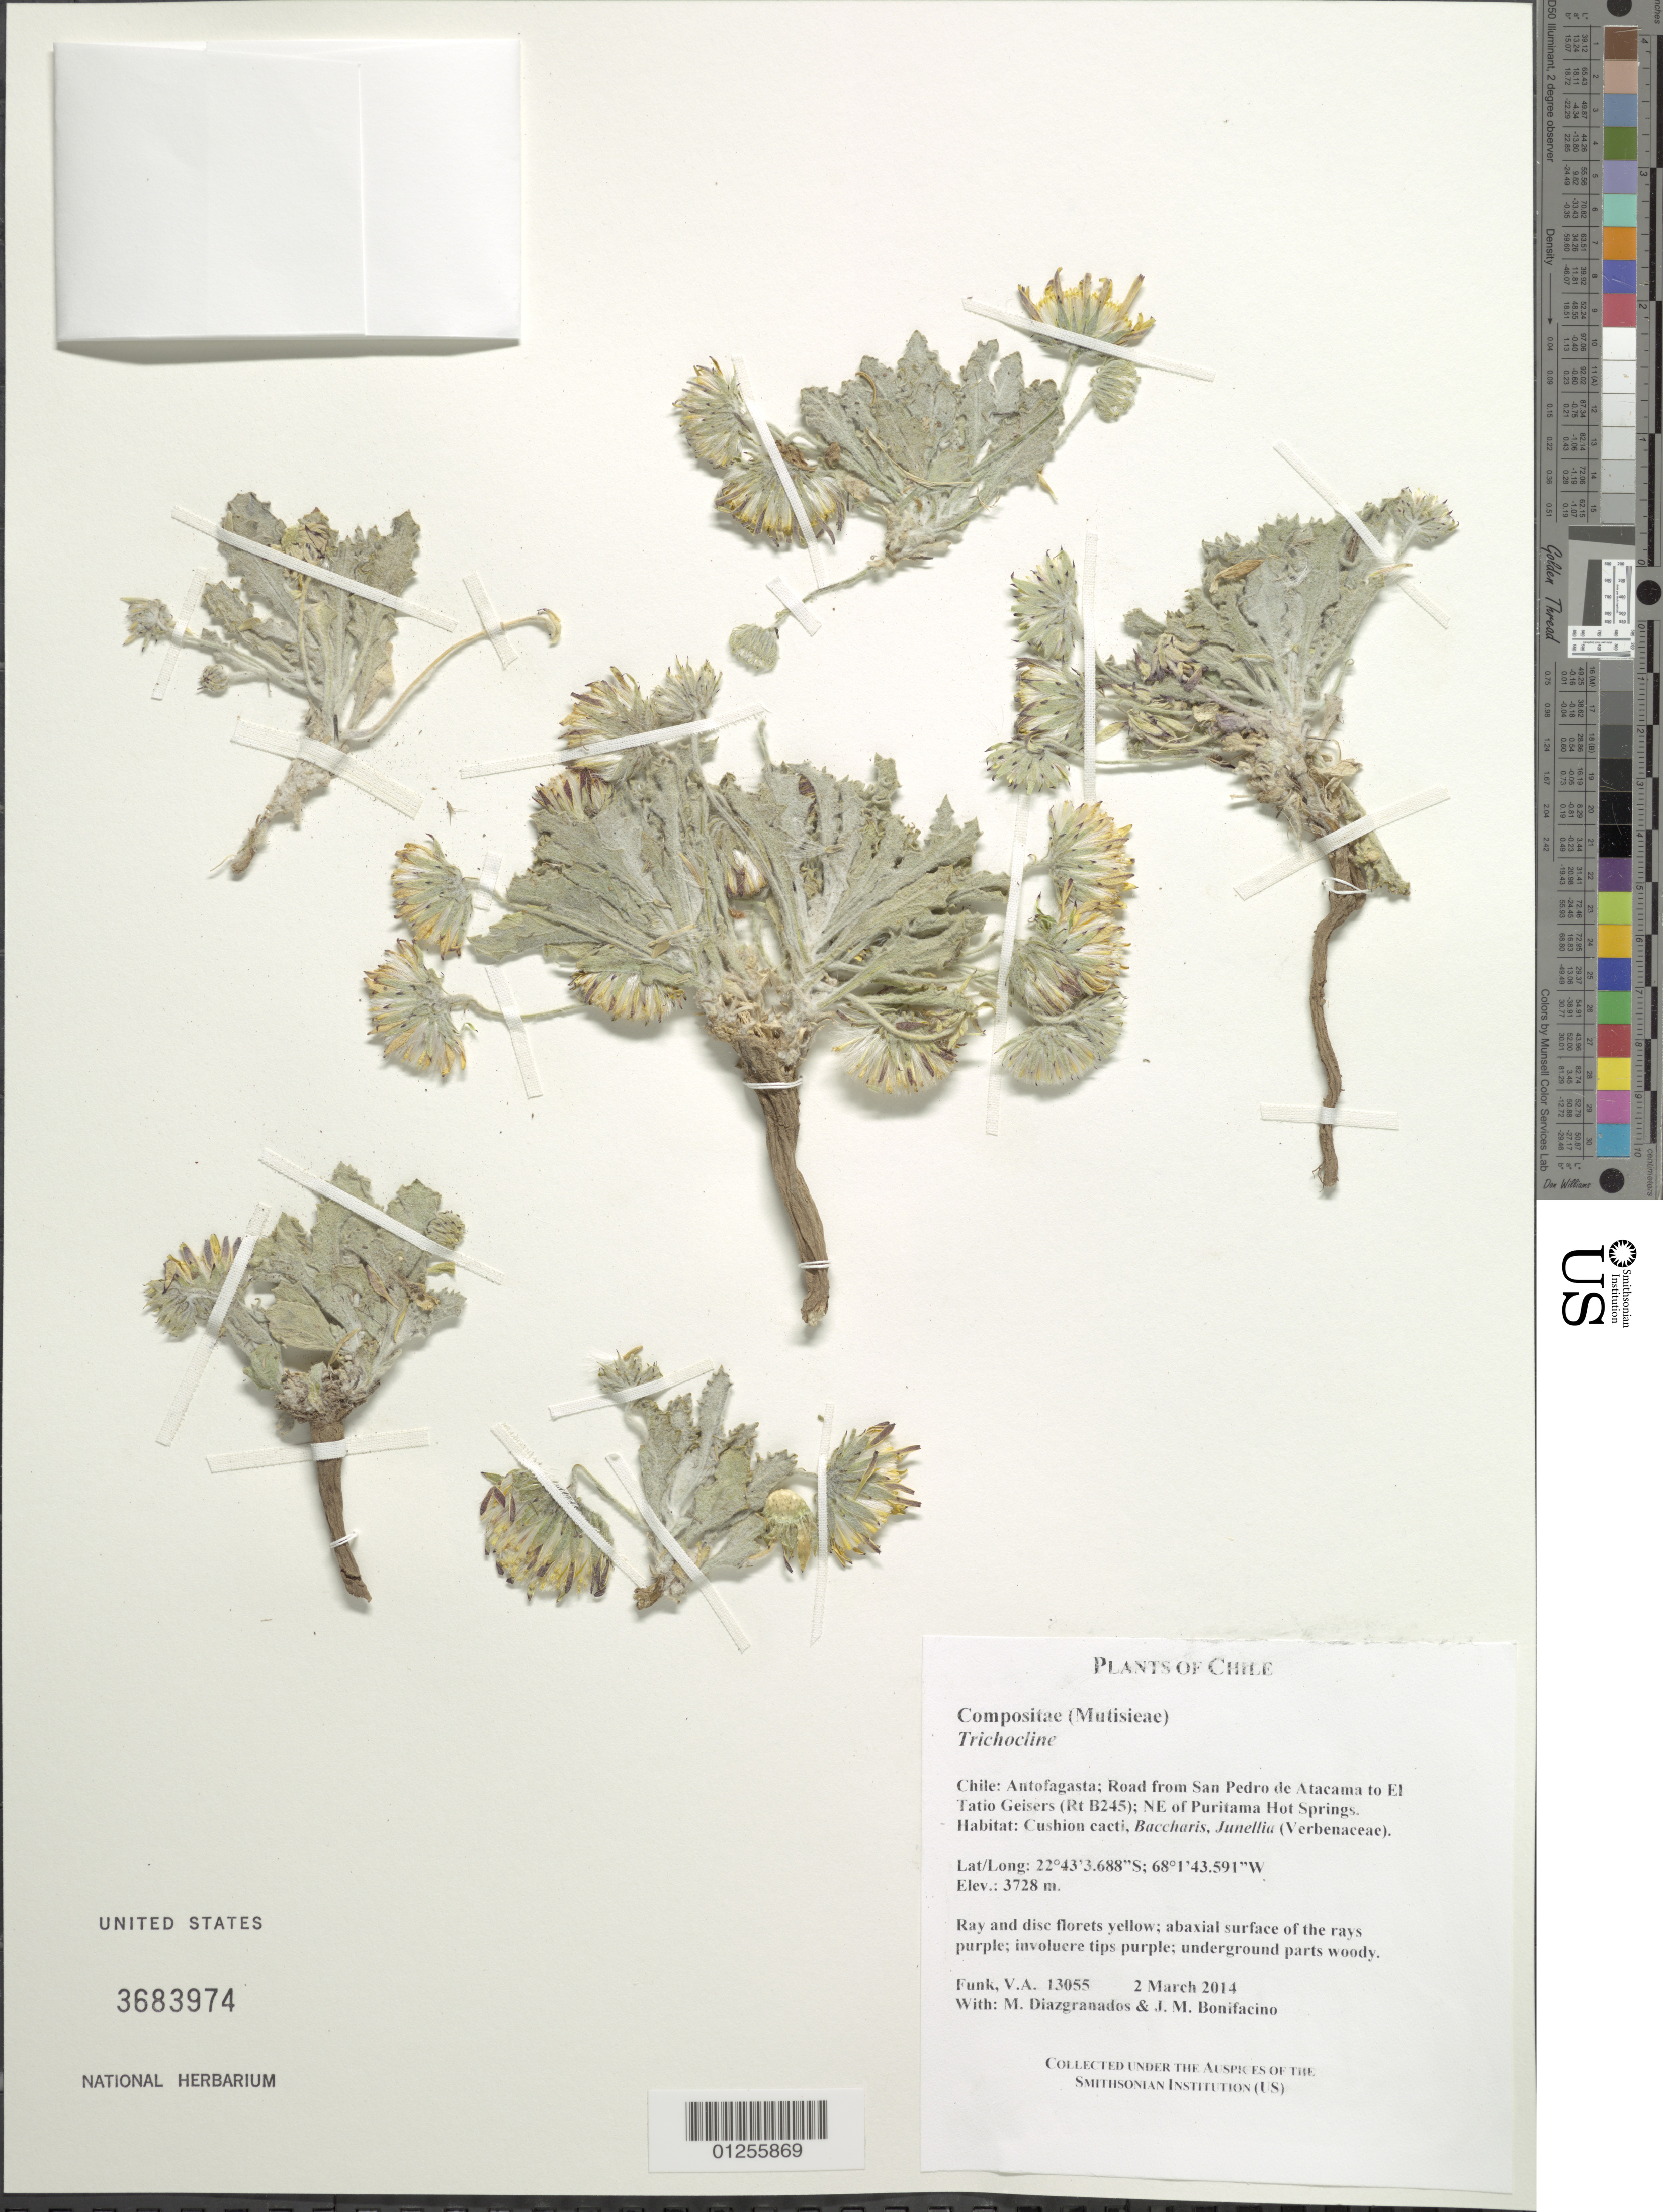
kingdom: Plantae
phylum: Tracheophyta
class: Magnoliopsida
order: Asterales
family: Asteraceae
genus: Trichocline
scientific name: Trichocline sp.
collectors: V. Funk, M. Diazgranados C. & M. Bonifacino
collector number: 13055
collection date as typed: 2 March 2014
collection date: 2014-03-02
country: Chile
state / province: Antofagasta (II)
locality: Road from San Pedro de Atacama to El Tatio Geisers (Rt B245); NE of Puritama Hot Springs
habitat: Cushion cacti, Baccharis, Junellia (Verbenaceae)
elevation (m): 3738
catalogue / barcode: US 3683974